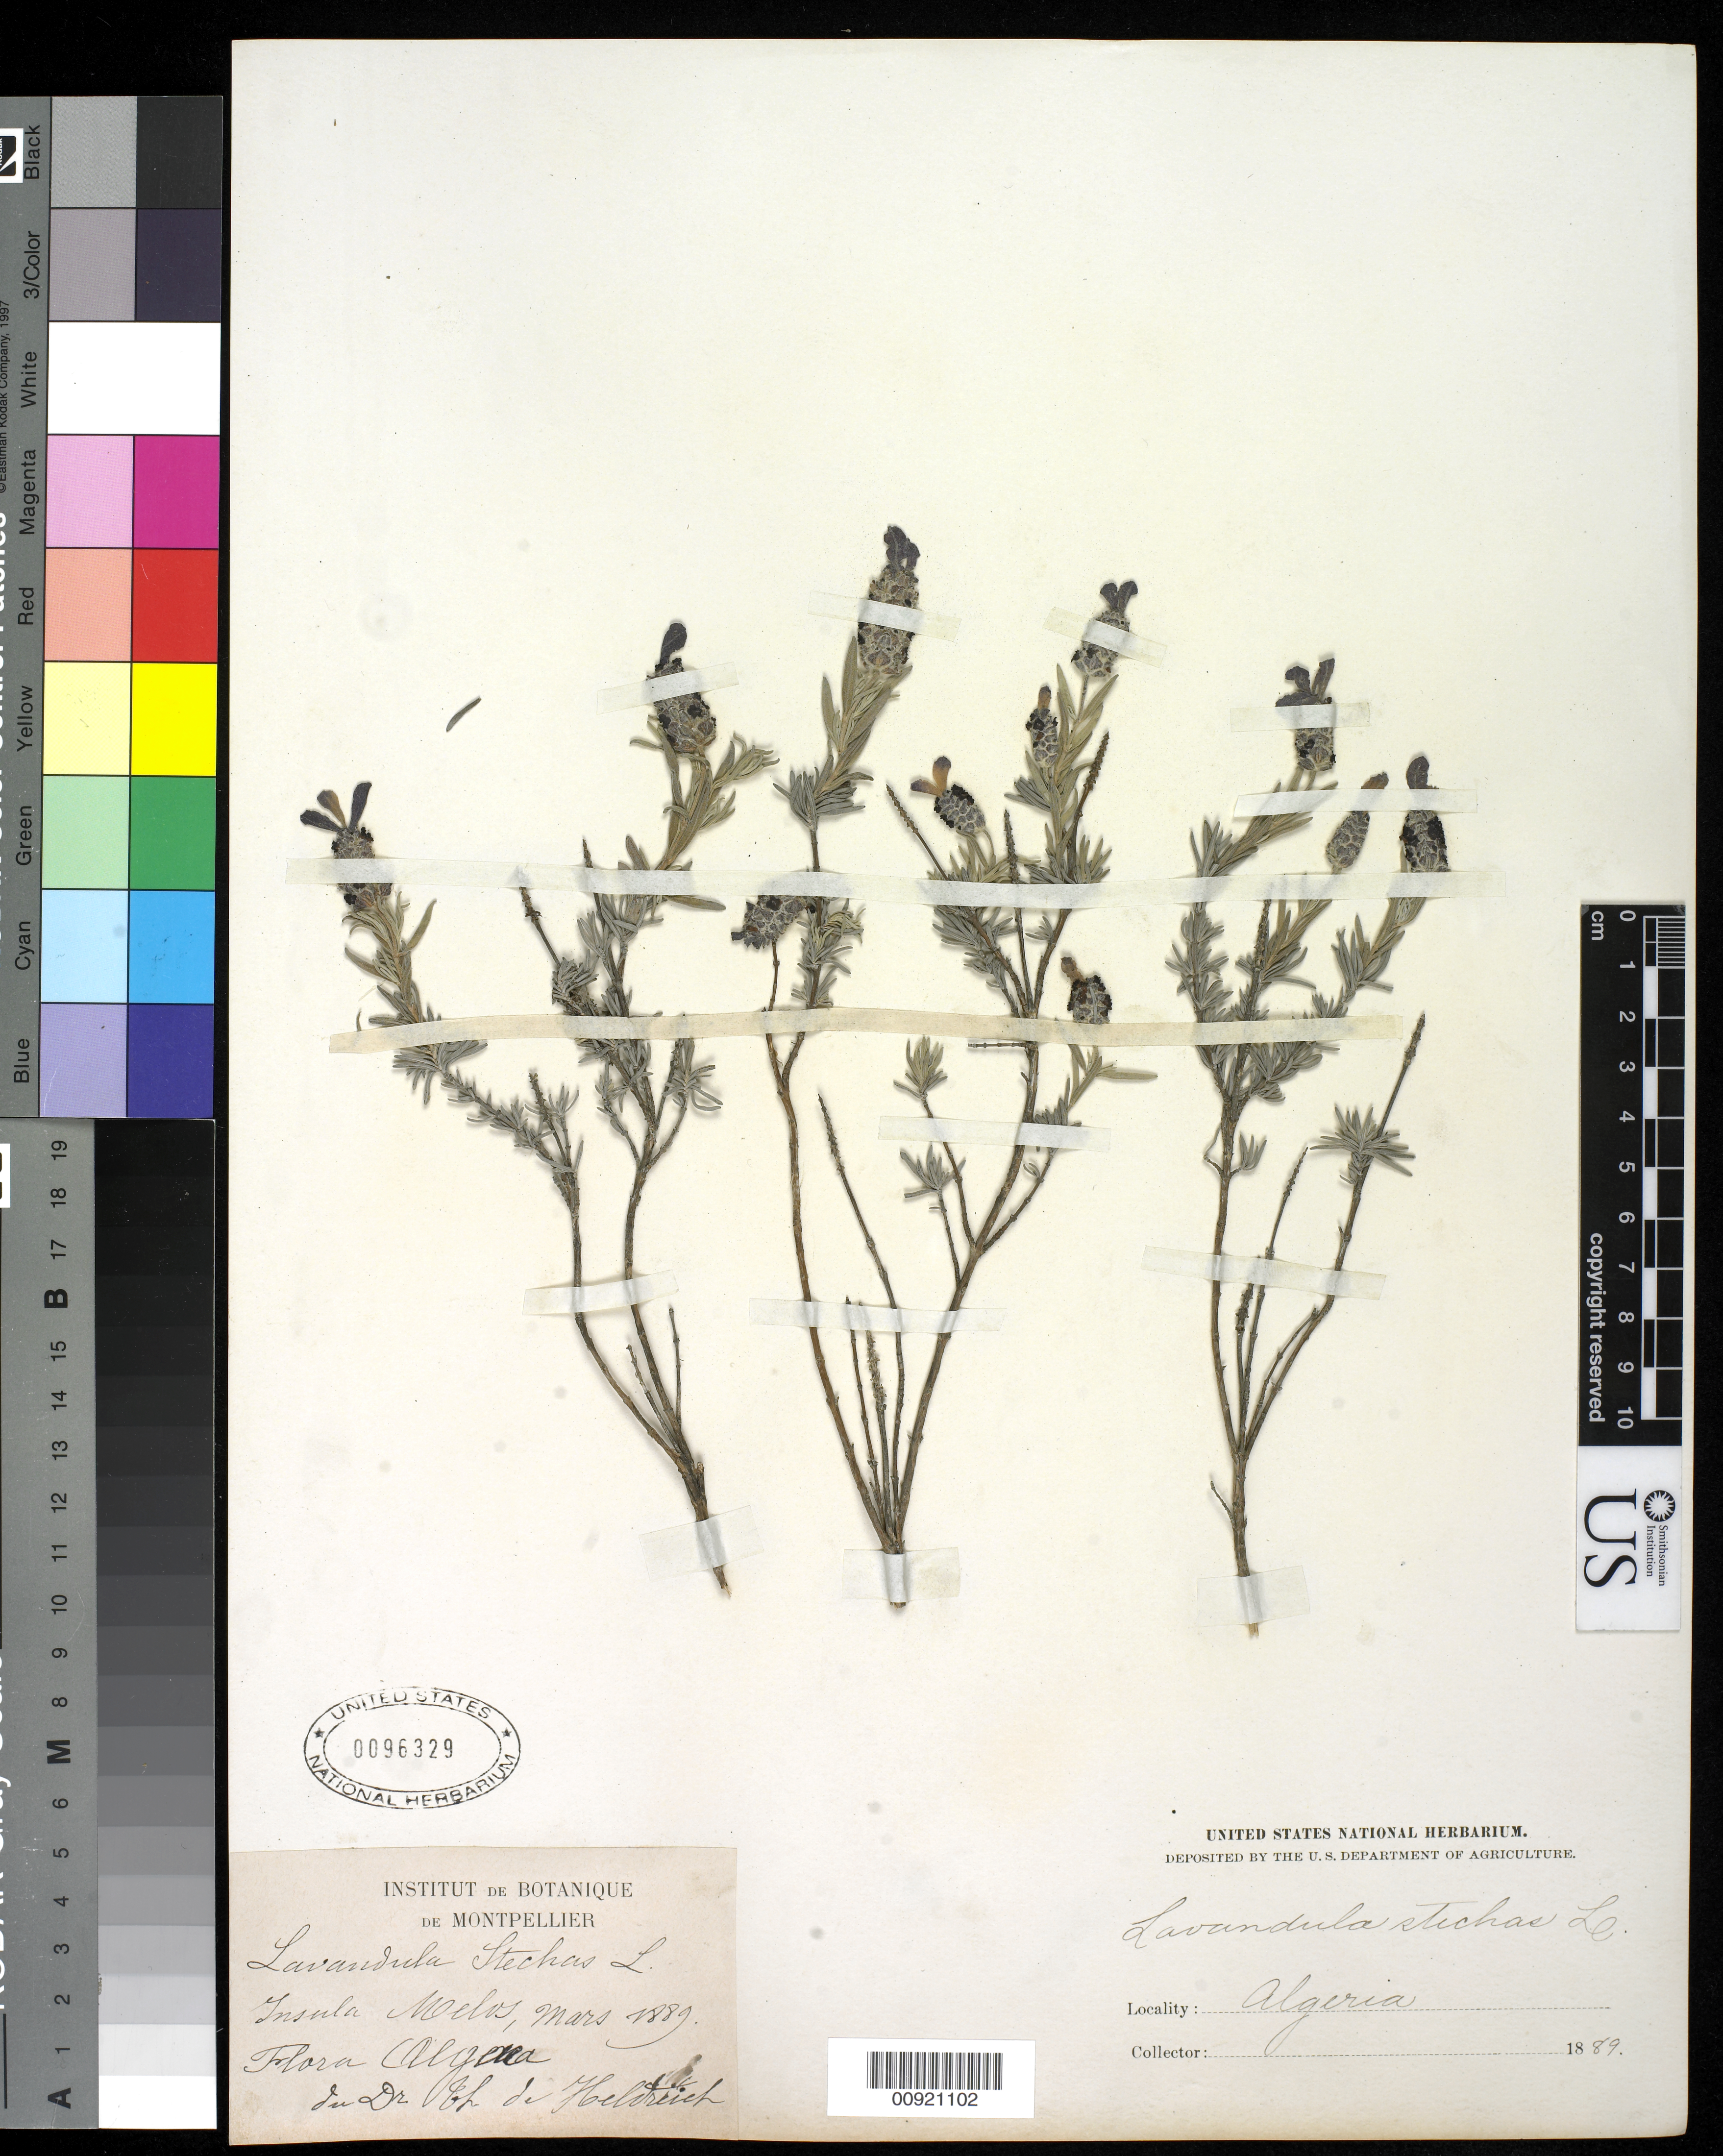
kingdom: Plantae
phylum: Tracheophyta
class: Magnoliopsida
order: Lamiales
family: Lamiaceae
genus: Lavandula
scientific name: Lavandula stoechas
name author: L.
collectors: Heldreich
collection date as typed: Mar 1889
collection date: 1889-03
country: Algeria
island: Moelos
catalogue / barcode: US 96329